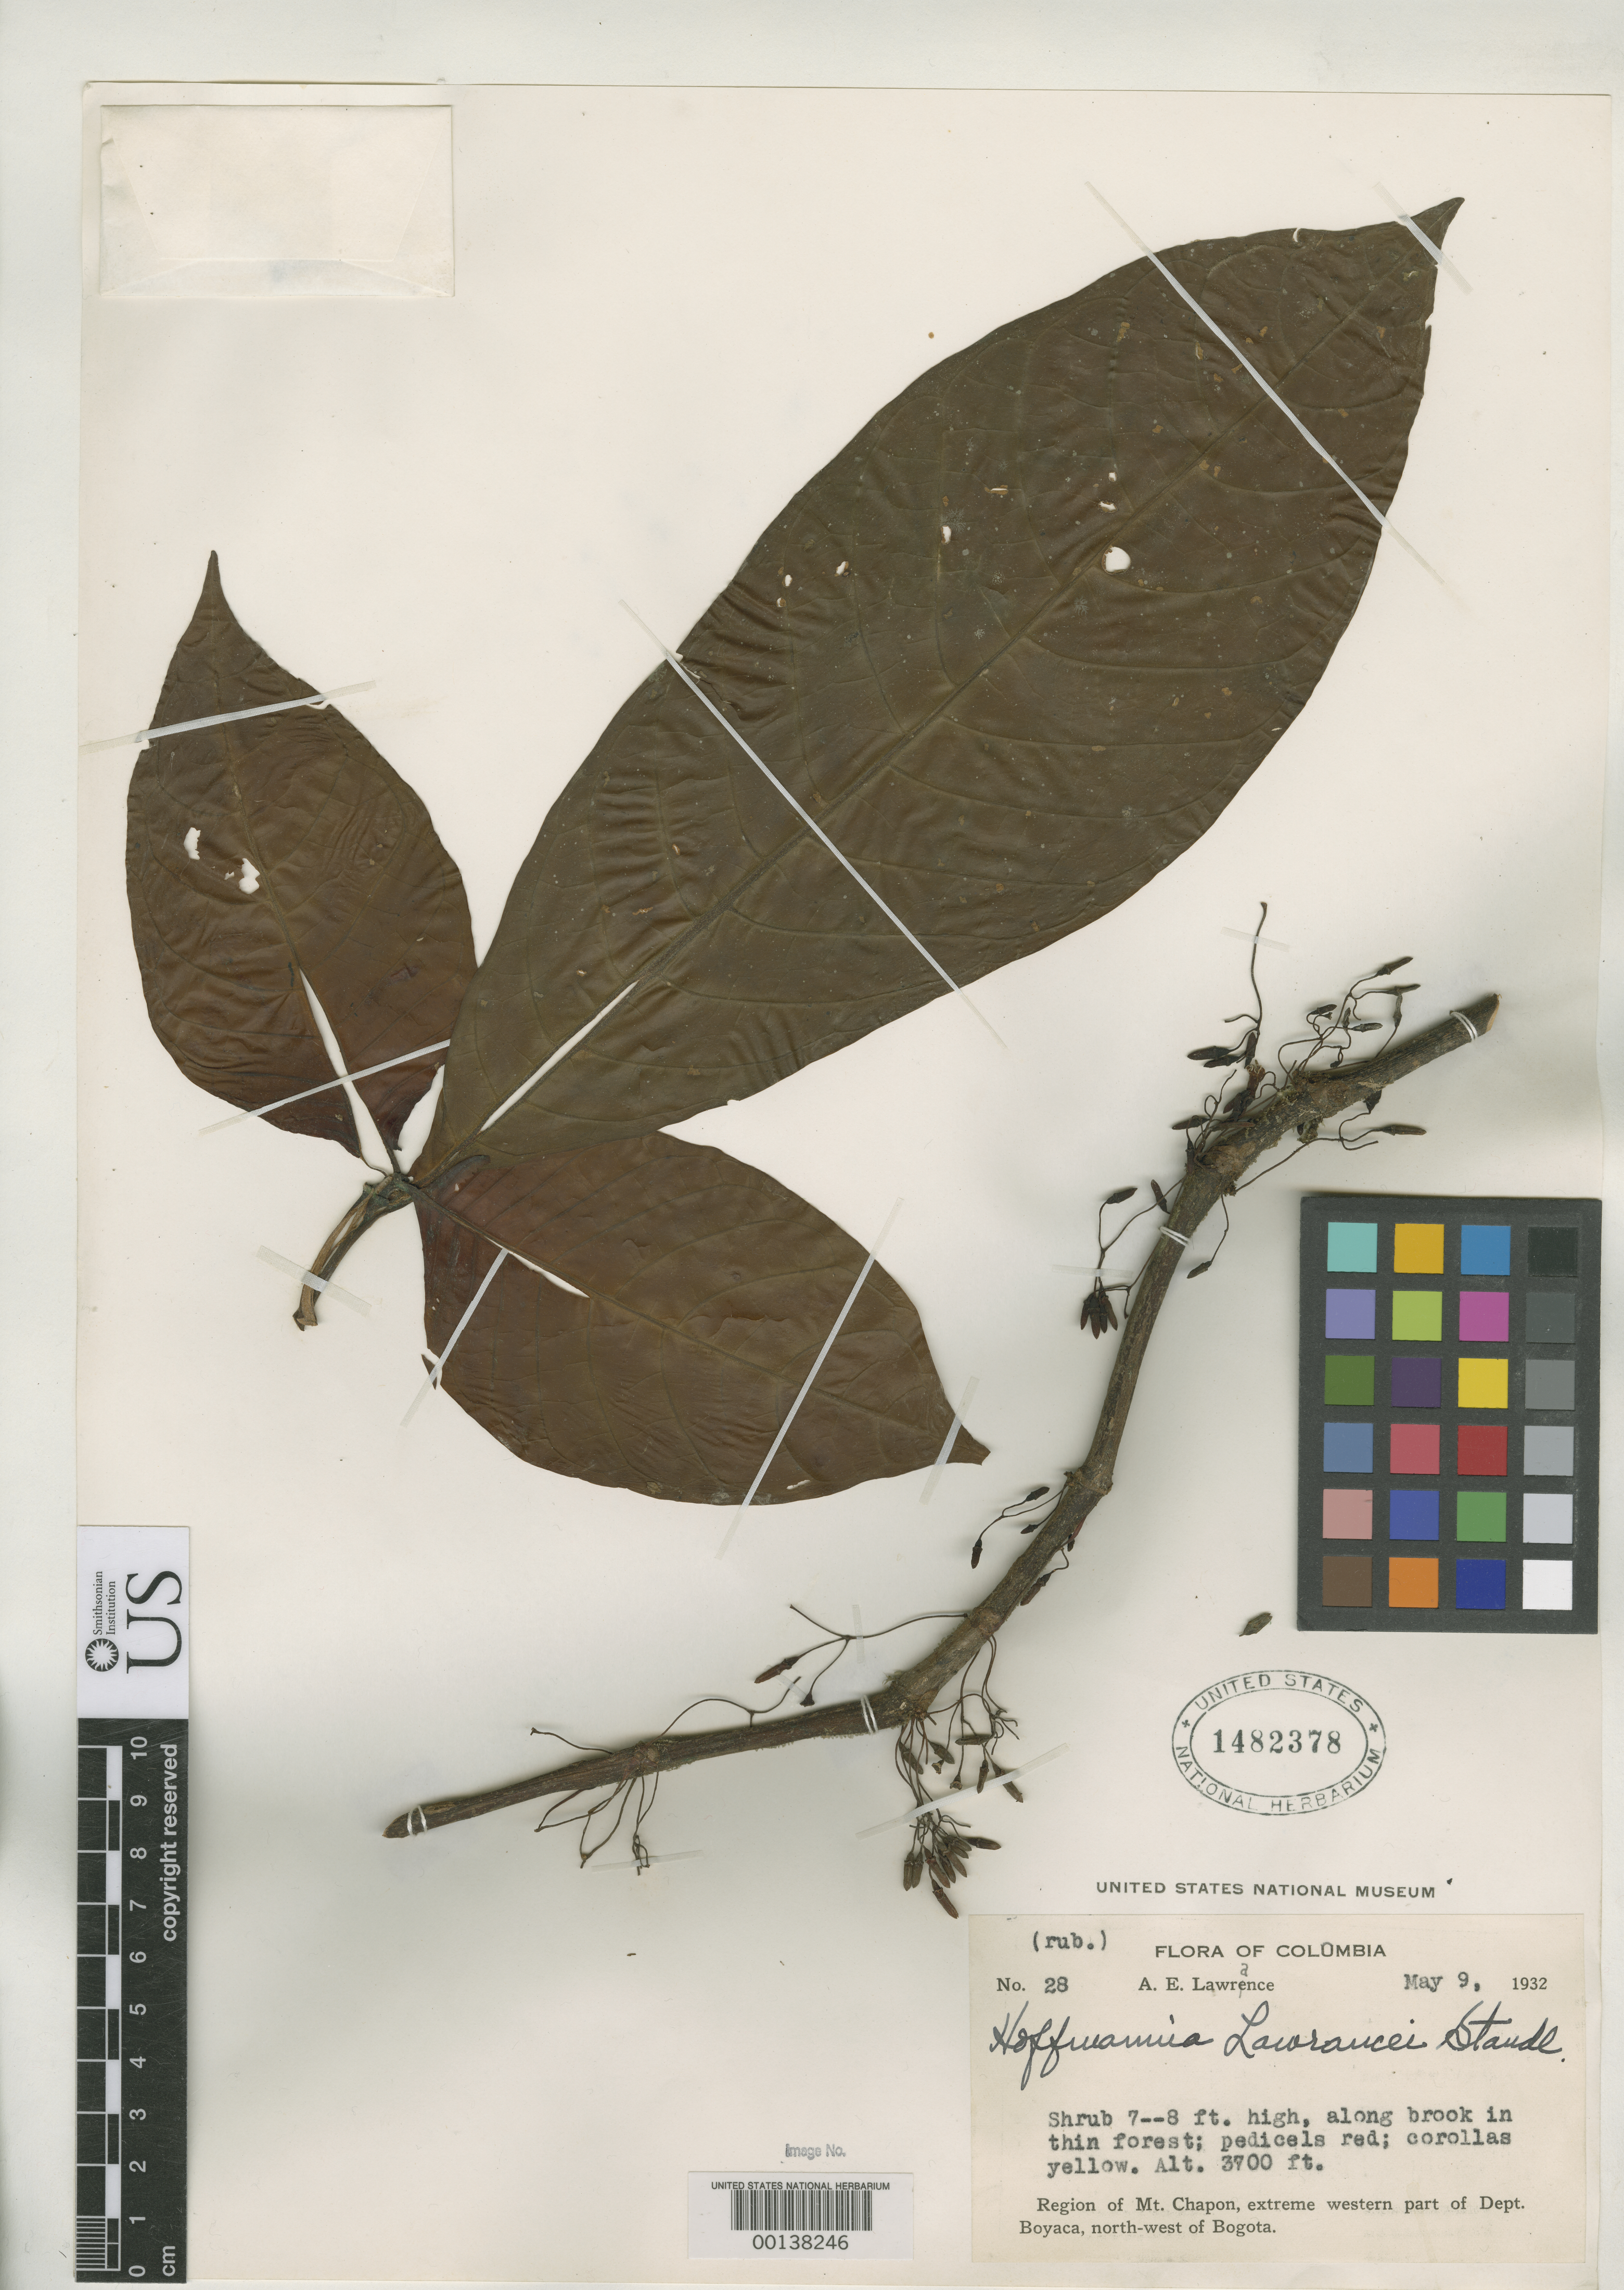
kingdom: Plantae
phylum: Tracheophyta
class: Magnoliopsida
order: Gentianales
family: Rubiaceae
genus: Hoffmannia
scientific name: Hoffmannia lawrancei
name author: Standl.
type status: Isotype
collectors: A. Lawrance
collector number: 28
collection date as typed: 09 May 1932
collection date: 1932-05-09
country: Colombia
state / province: Boyacá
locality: Mt. Chapon region, NW of Bogata.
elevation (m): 1128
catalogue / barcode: US 1482378